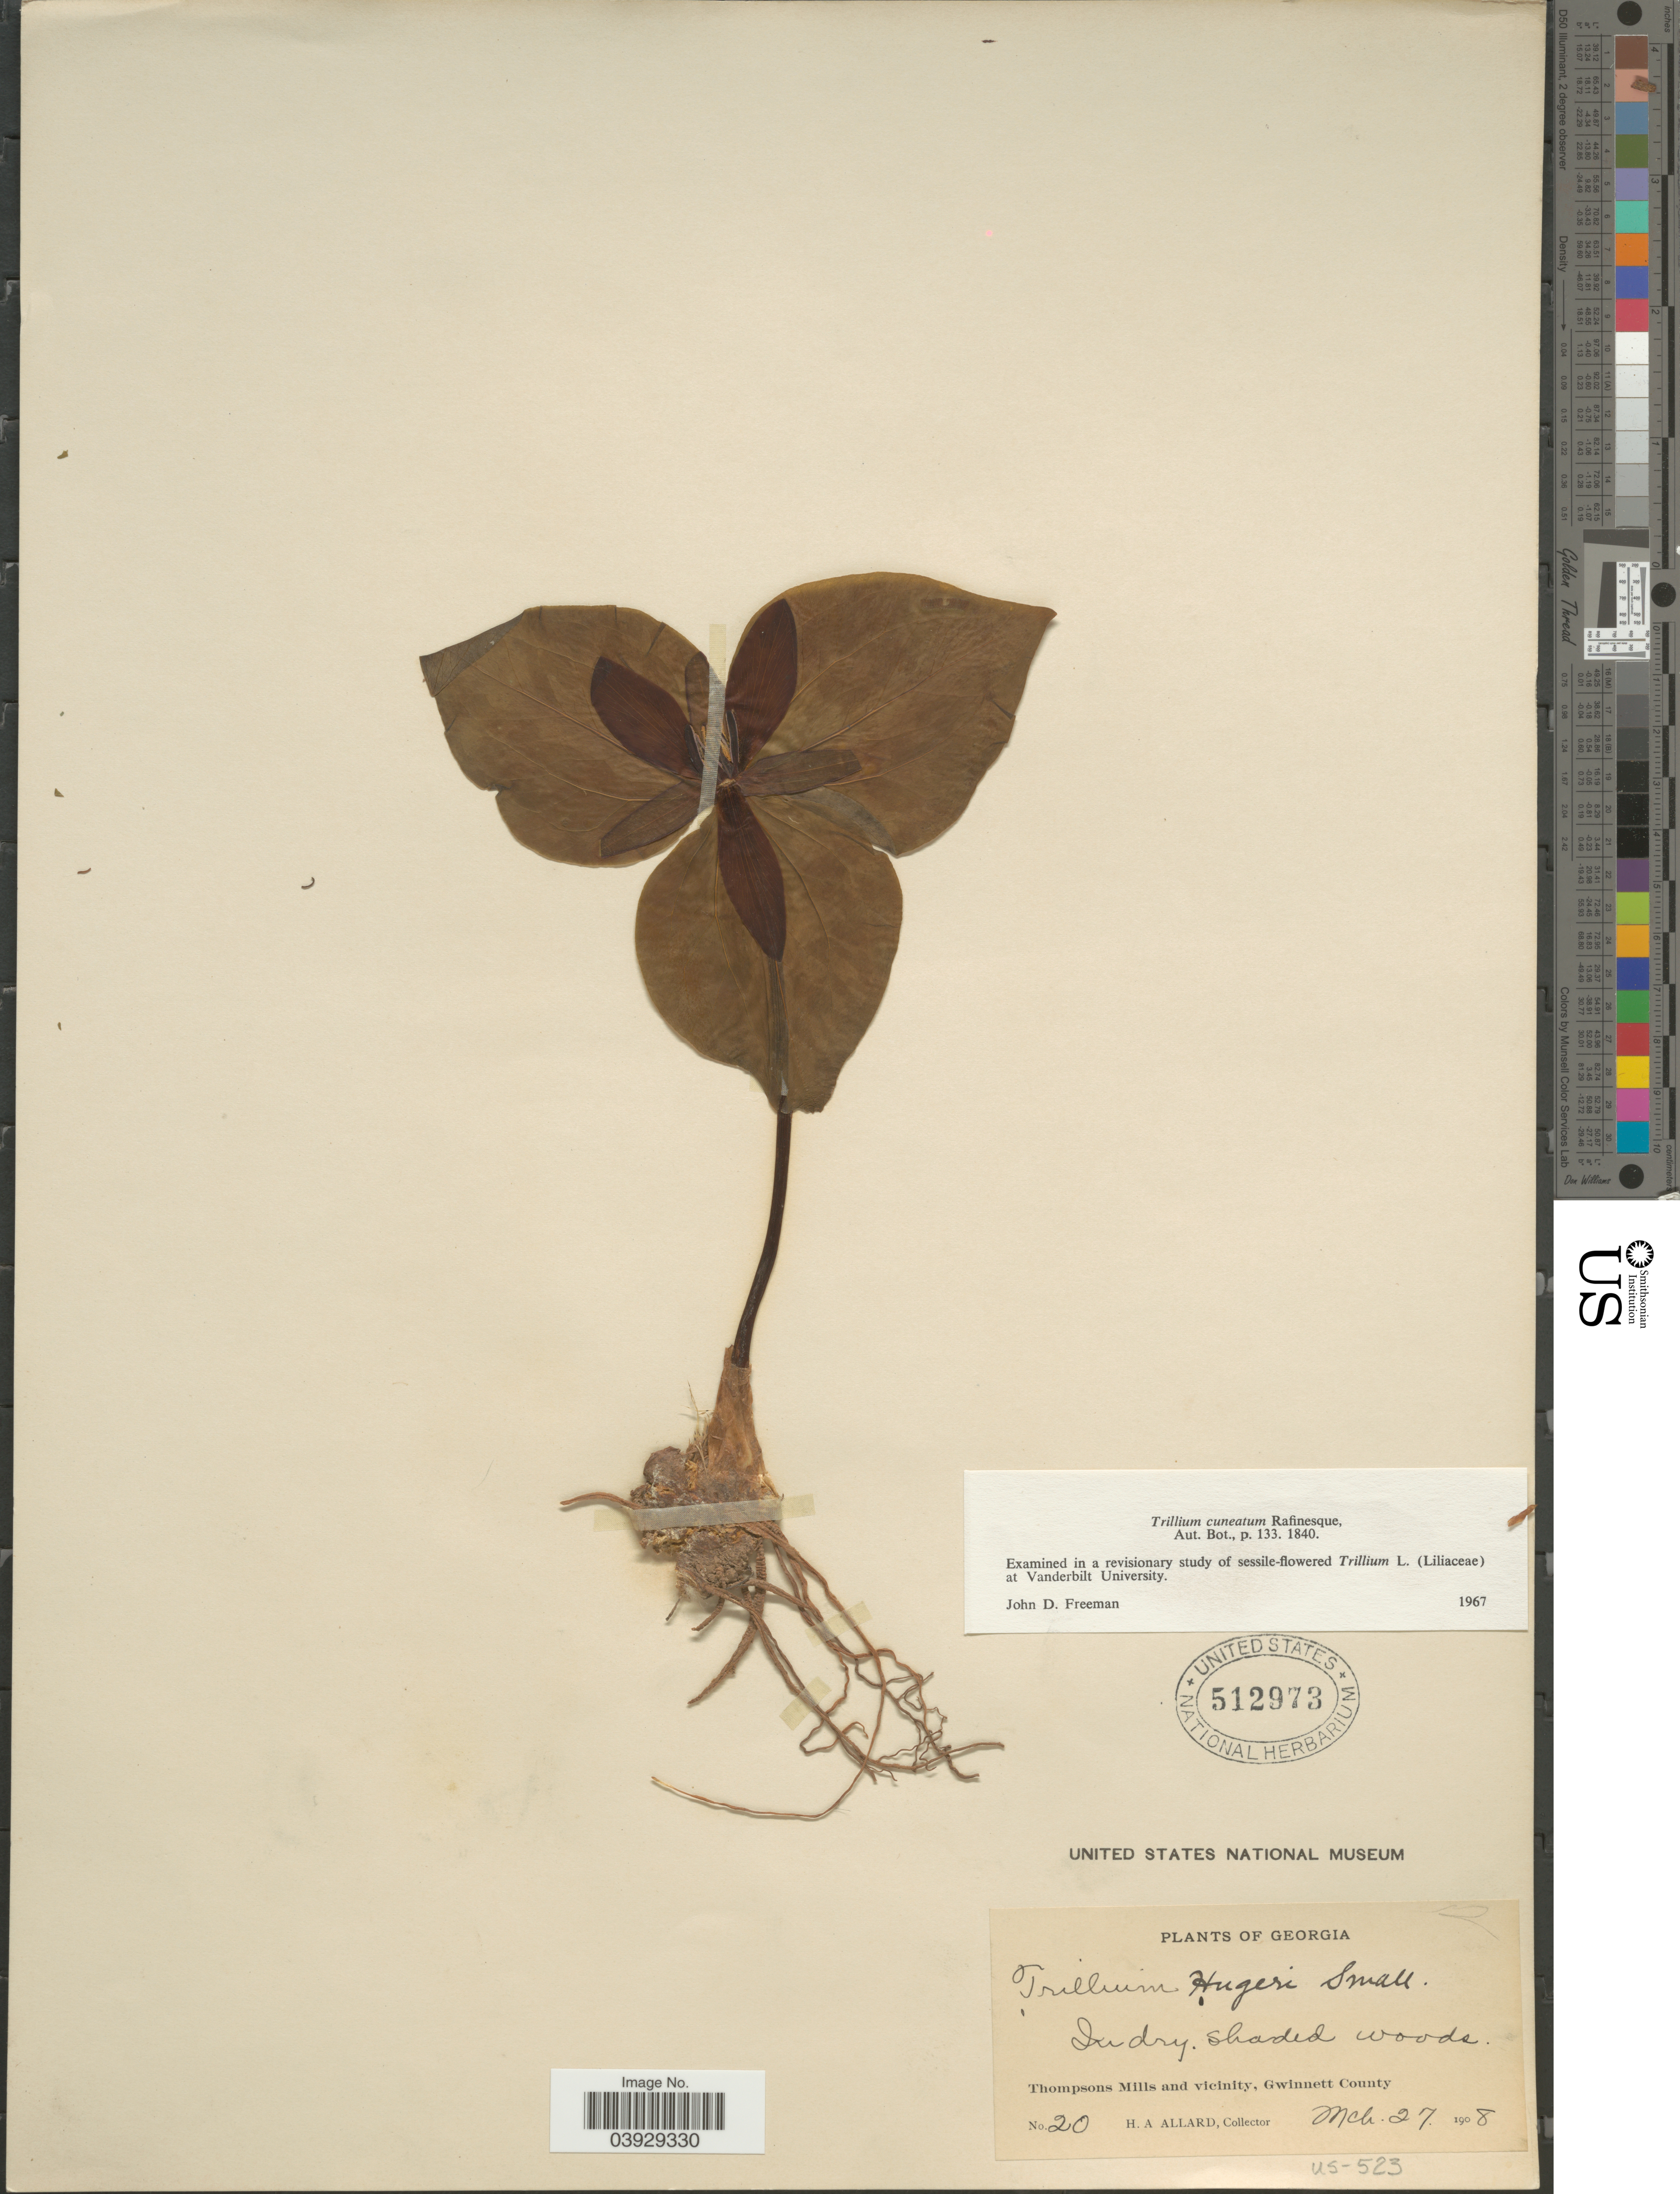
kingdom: Plantae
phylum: Tracheophyta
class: Liliopsida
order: Liliales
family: Melanthiaceae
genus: Trillium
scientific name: Trillium cuneatum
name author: Raf.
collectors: H. A. Allard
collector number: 20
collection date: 1908-03-27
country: United States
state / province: Georgia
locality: Thompsons Mills and vicinity, Gwinnett County.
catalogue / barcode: US 512973